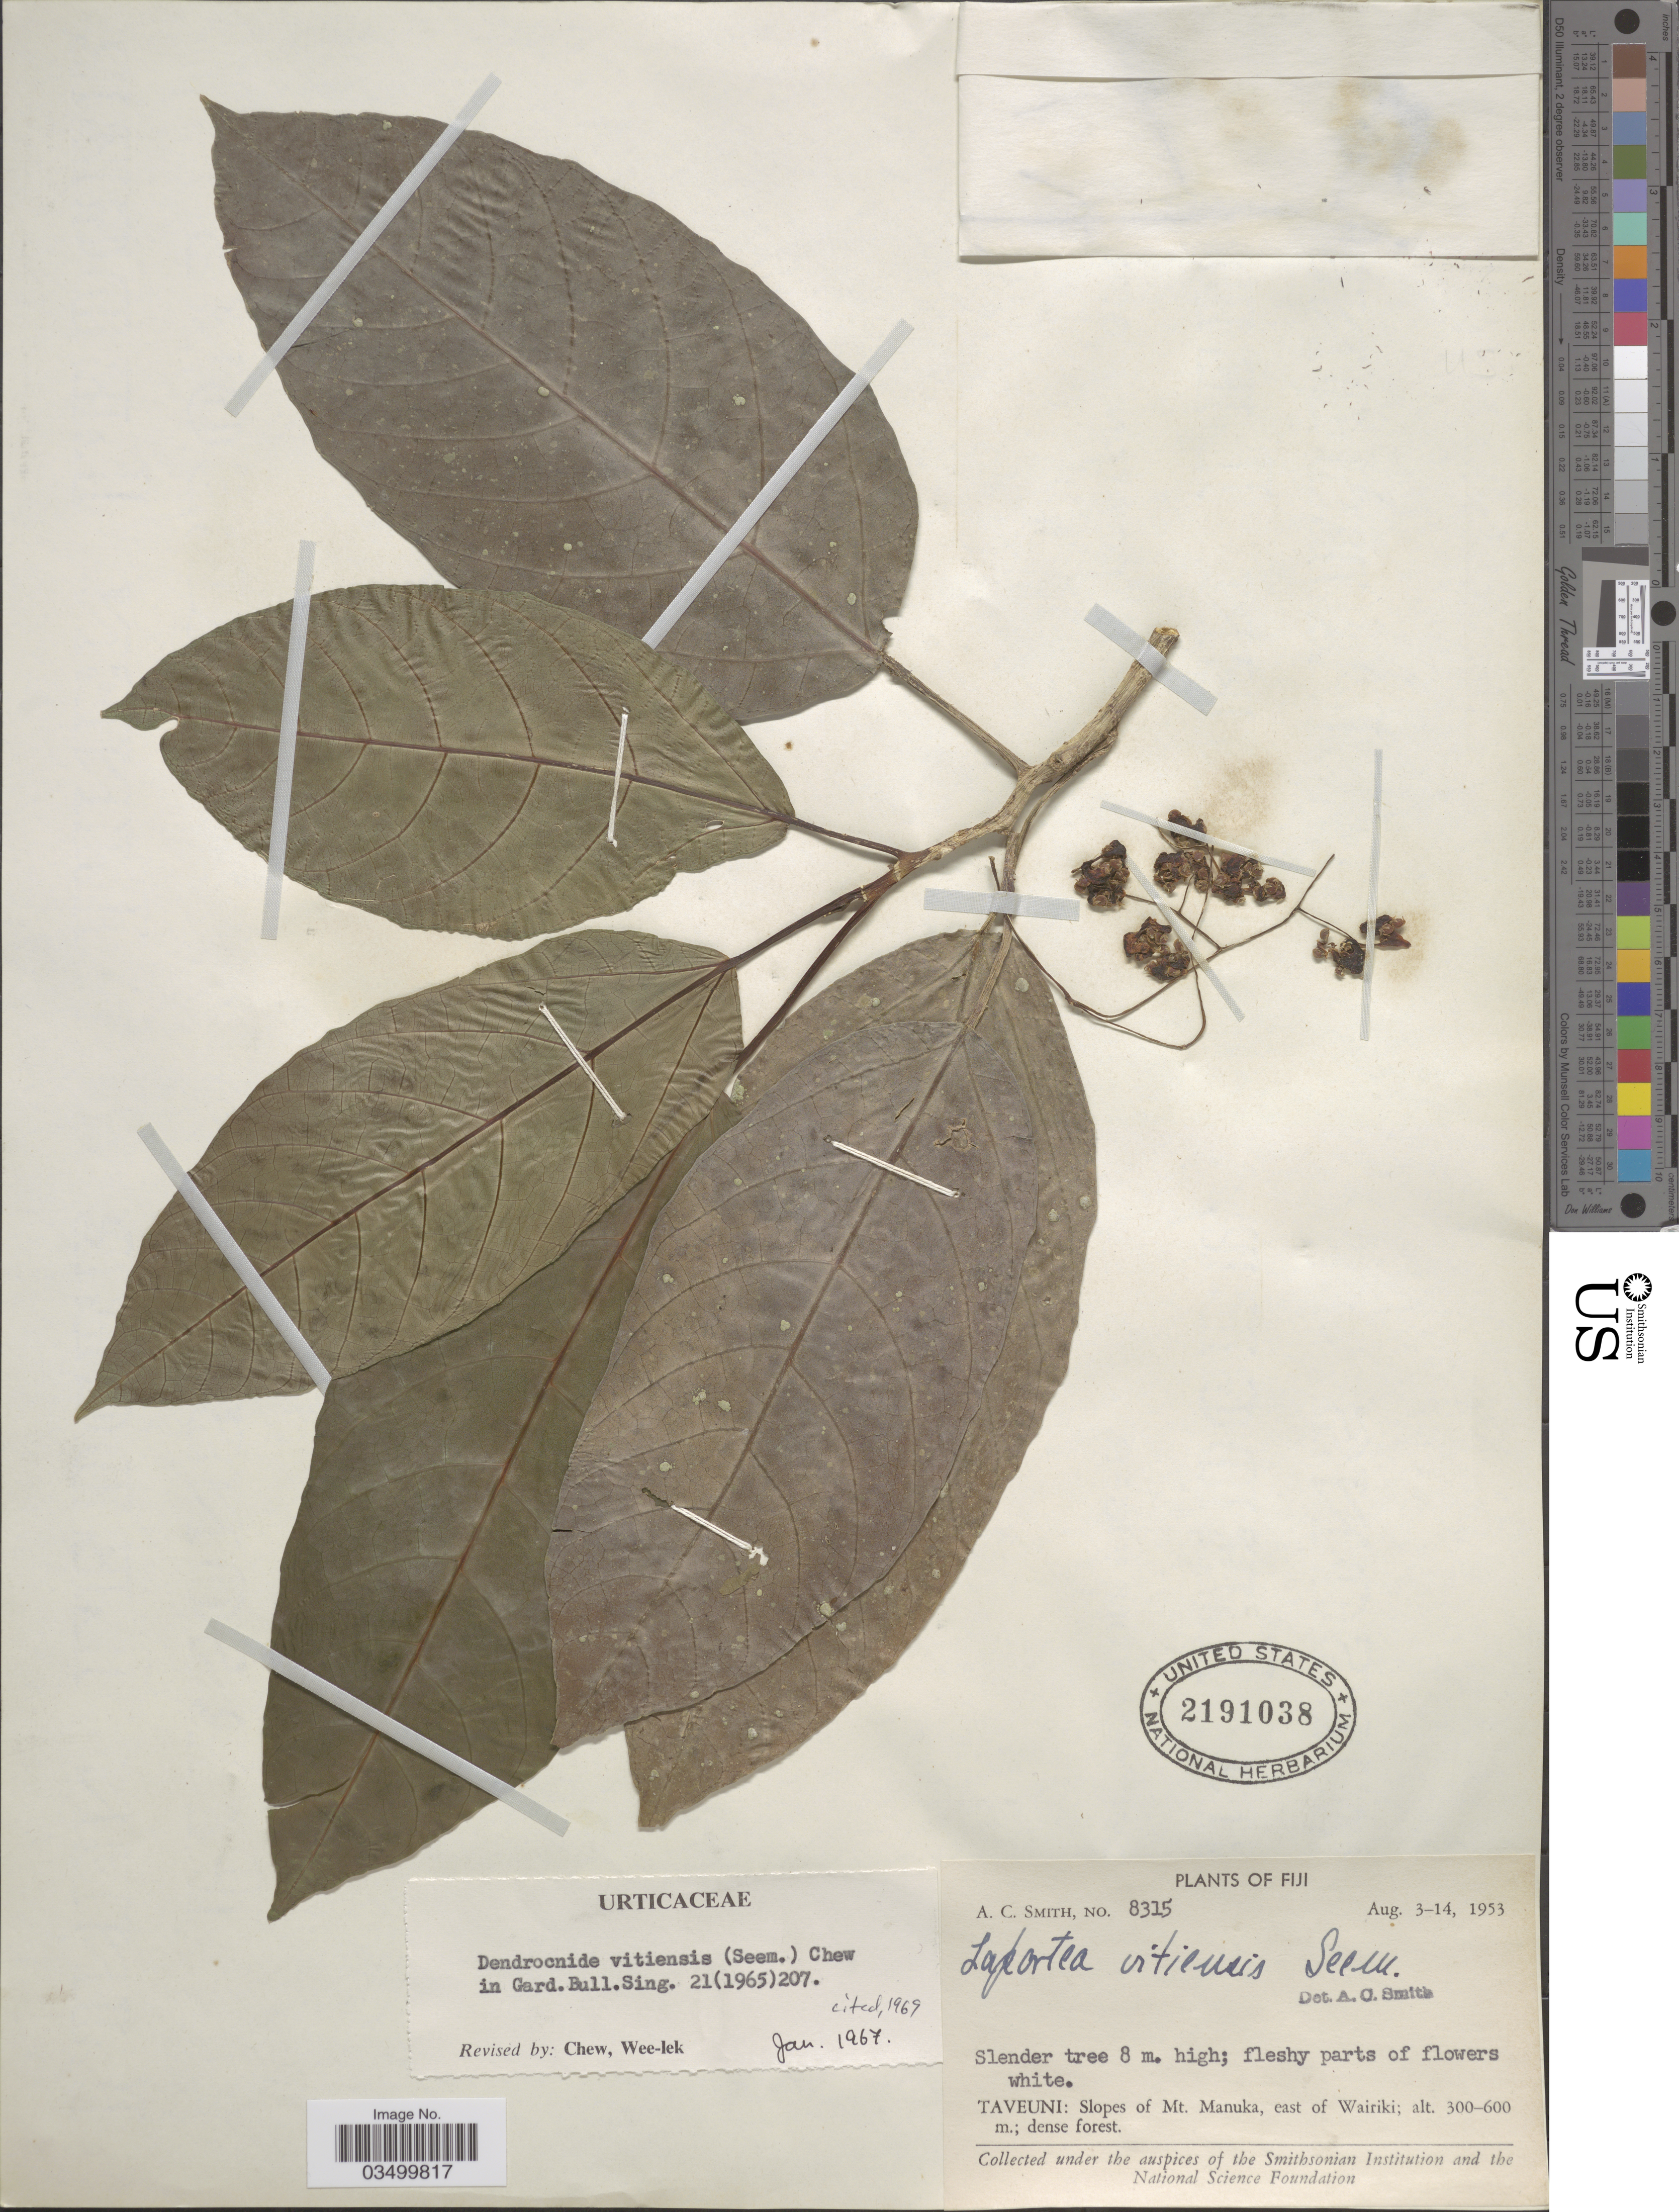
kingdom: Plantae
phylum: Tracheophyta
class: Magnoliopsida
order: Rosales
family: Urticaceae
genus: Dendrocnide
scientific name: Dendrocnide vitiensis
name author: (Seem.) Chew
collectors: A. C. Smith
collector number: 8315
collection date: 1953-08-03/1953-08-14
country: Fiji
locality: Taveuni: Slopes of Mt. Manuka, east of Wairiki.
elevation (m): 300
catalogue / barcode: US 2191038